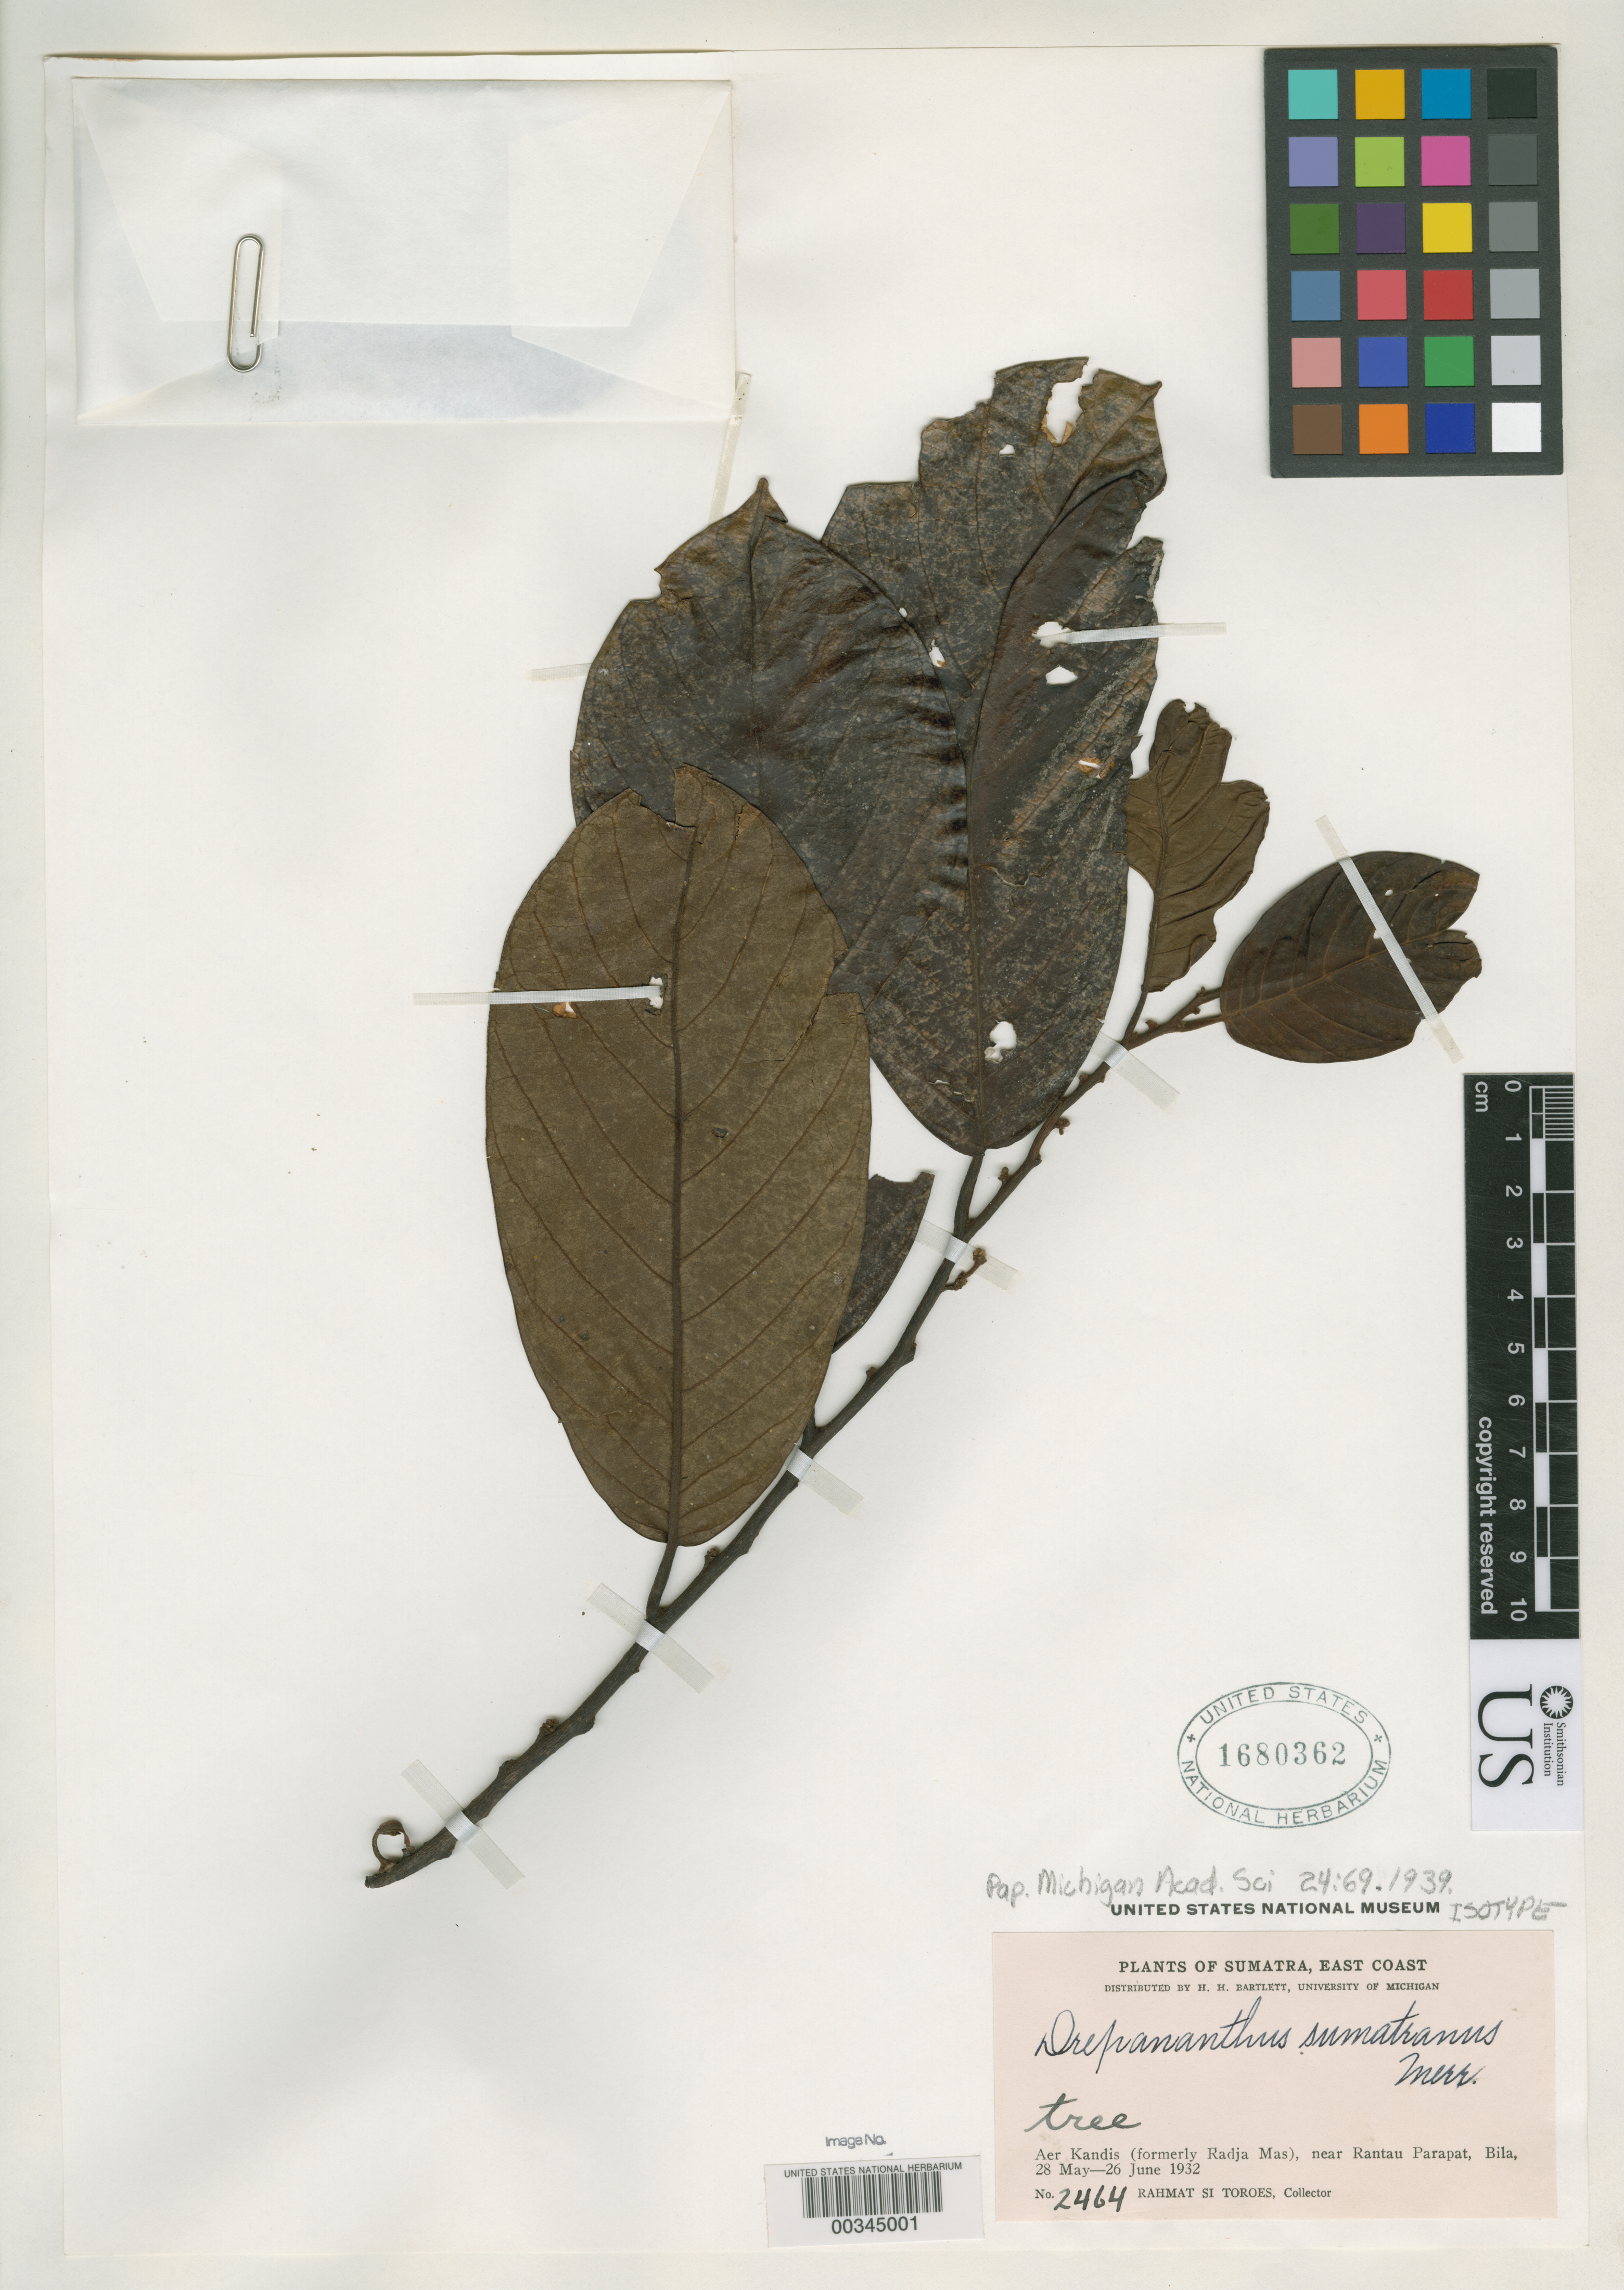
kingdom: Plantae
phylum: Tracheophyta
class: Magnoliopsida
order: Magnoliales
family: Annonaceae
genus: Drepananthus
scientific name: Drepananthus sumatranus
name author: Merr.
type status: Isotype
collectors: Rahmat Si Boeea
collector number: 2464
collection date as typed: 28 May 1932 to 26 Jun 1932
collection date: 1932-05-28/1932-06-26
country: Indonesia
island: Sumatra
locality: Aer Kandis (formerly Radja Mas), near Rantau Parapat, Bila.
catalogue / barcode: US 1680362